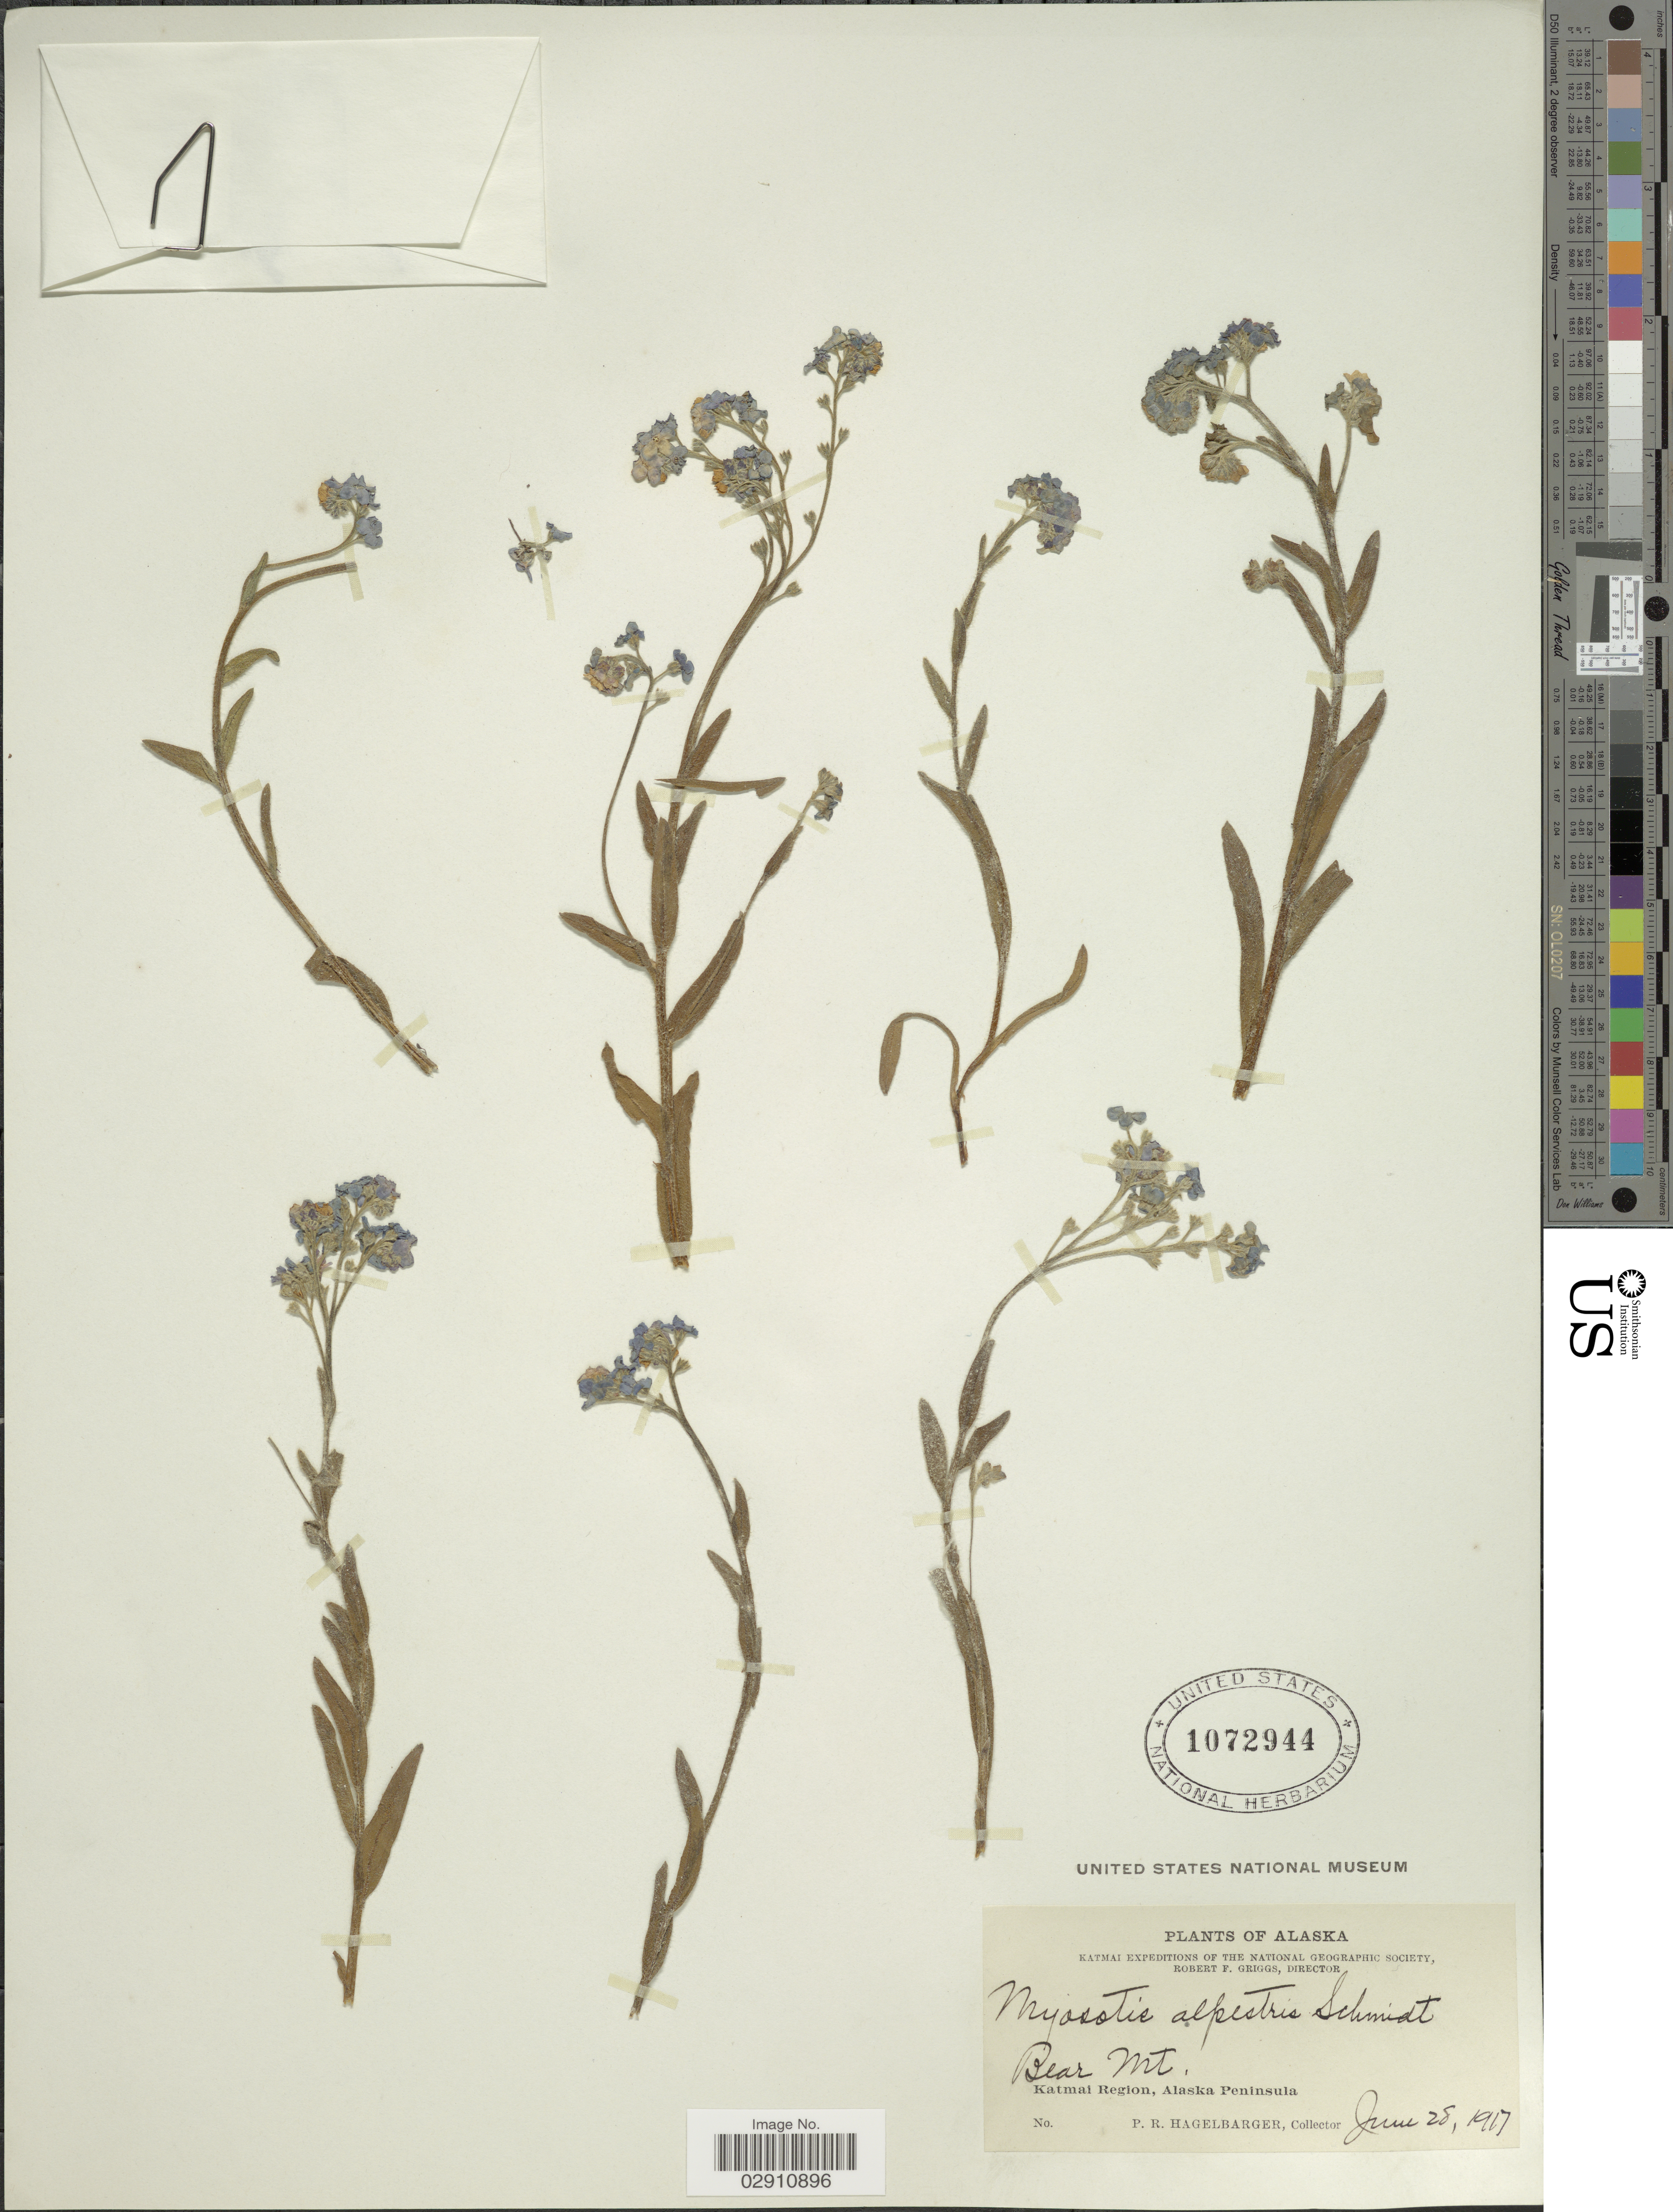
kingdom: Plantae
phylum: Tracheophyta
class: Magnoliopsida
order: Boraginales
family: Boraginaceae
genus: Myosotis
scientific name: Myosotis alpestris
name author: F.W. Schmidt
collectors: P. Hagelbarger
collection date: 1917-06-28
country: United States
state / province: Alaska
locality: Bear Mt., Katmai Region, Alaska Peninsula.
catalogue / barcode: US 1072944